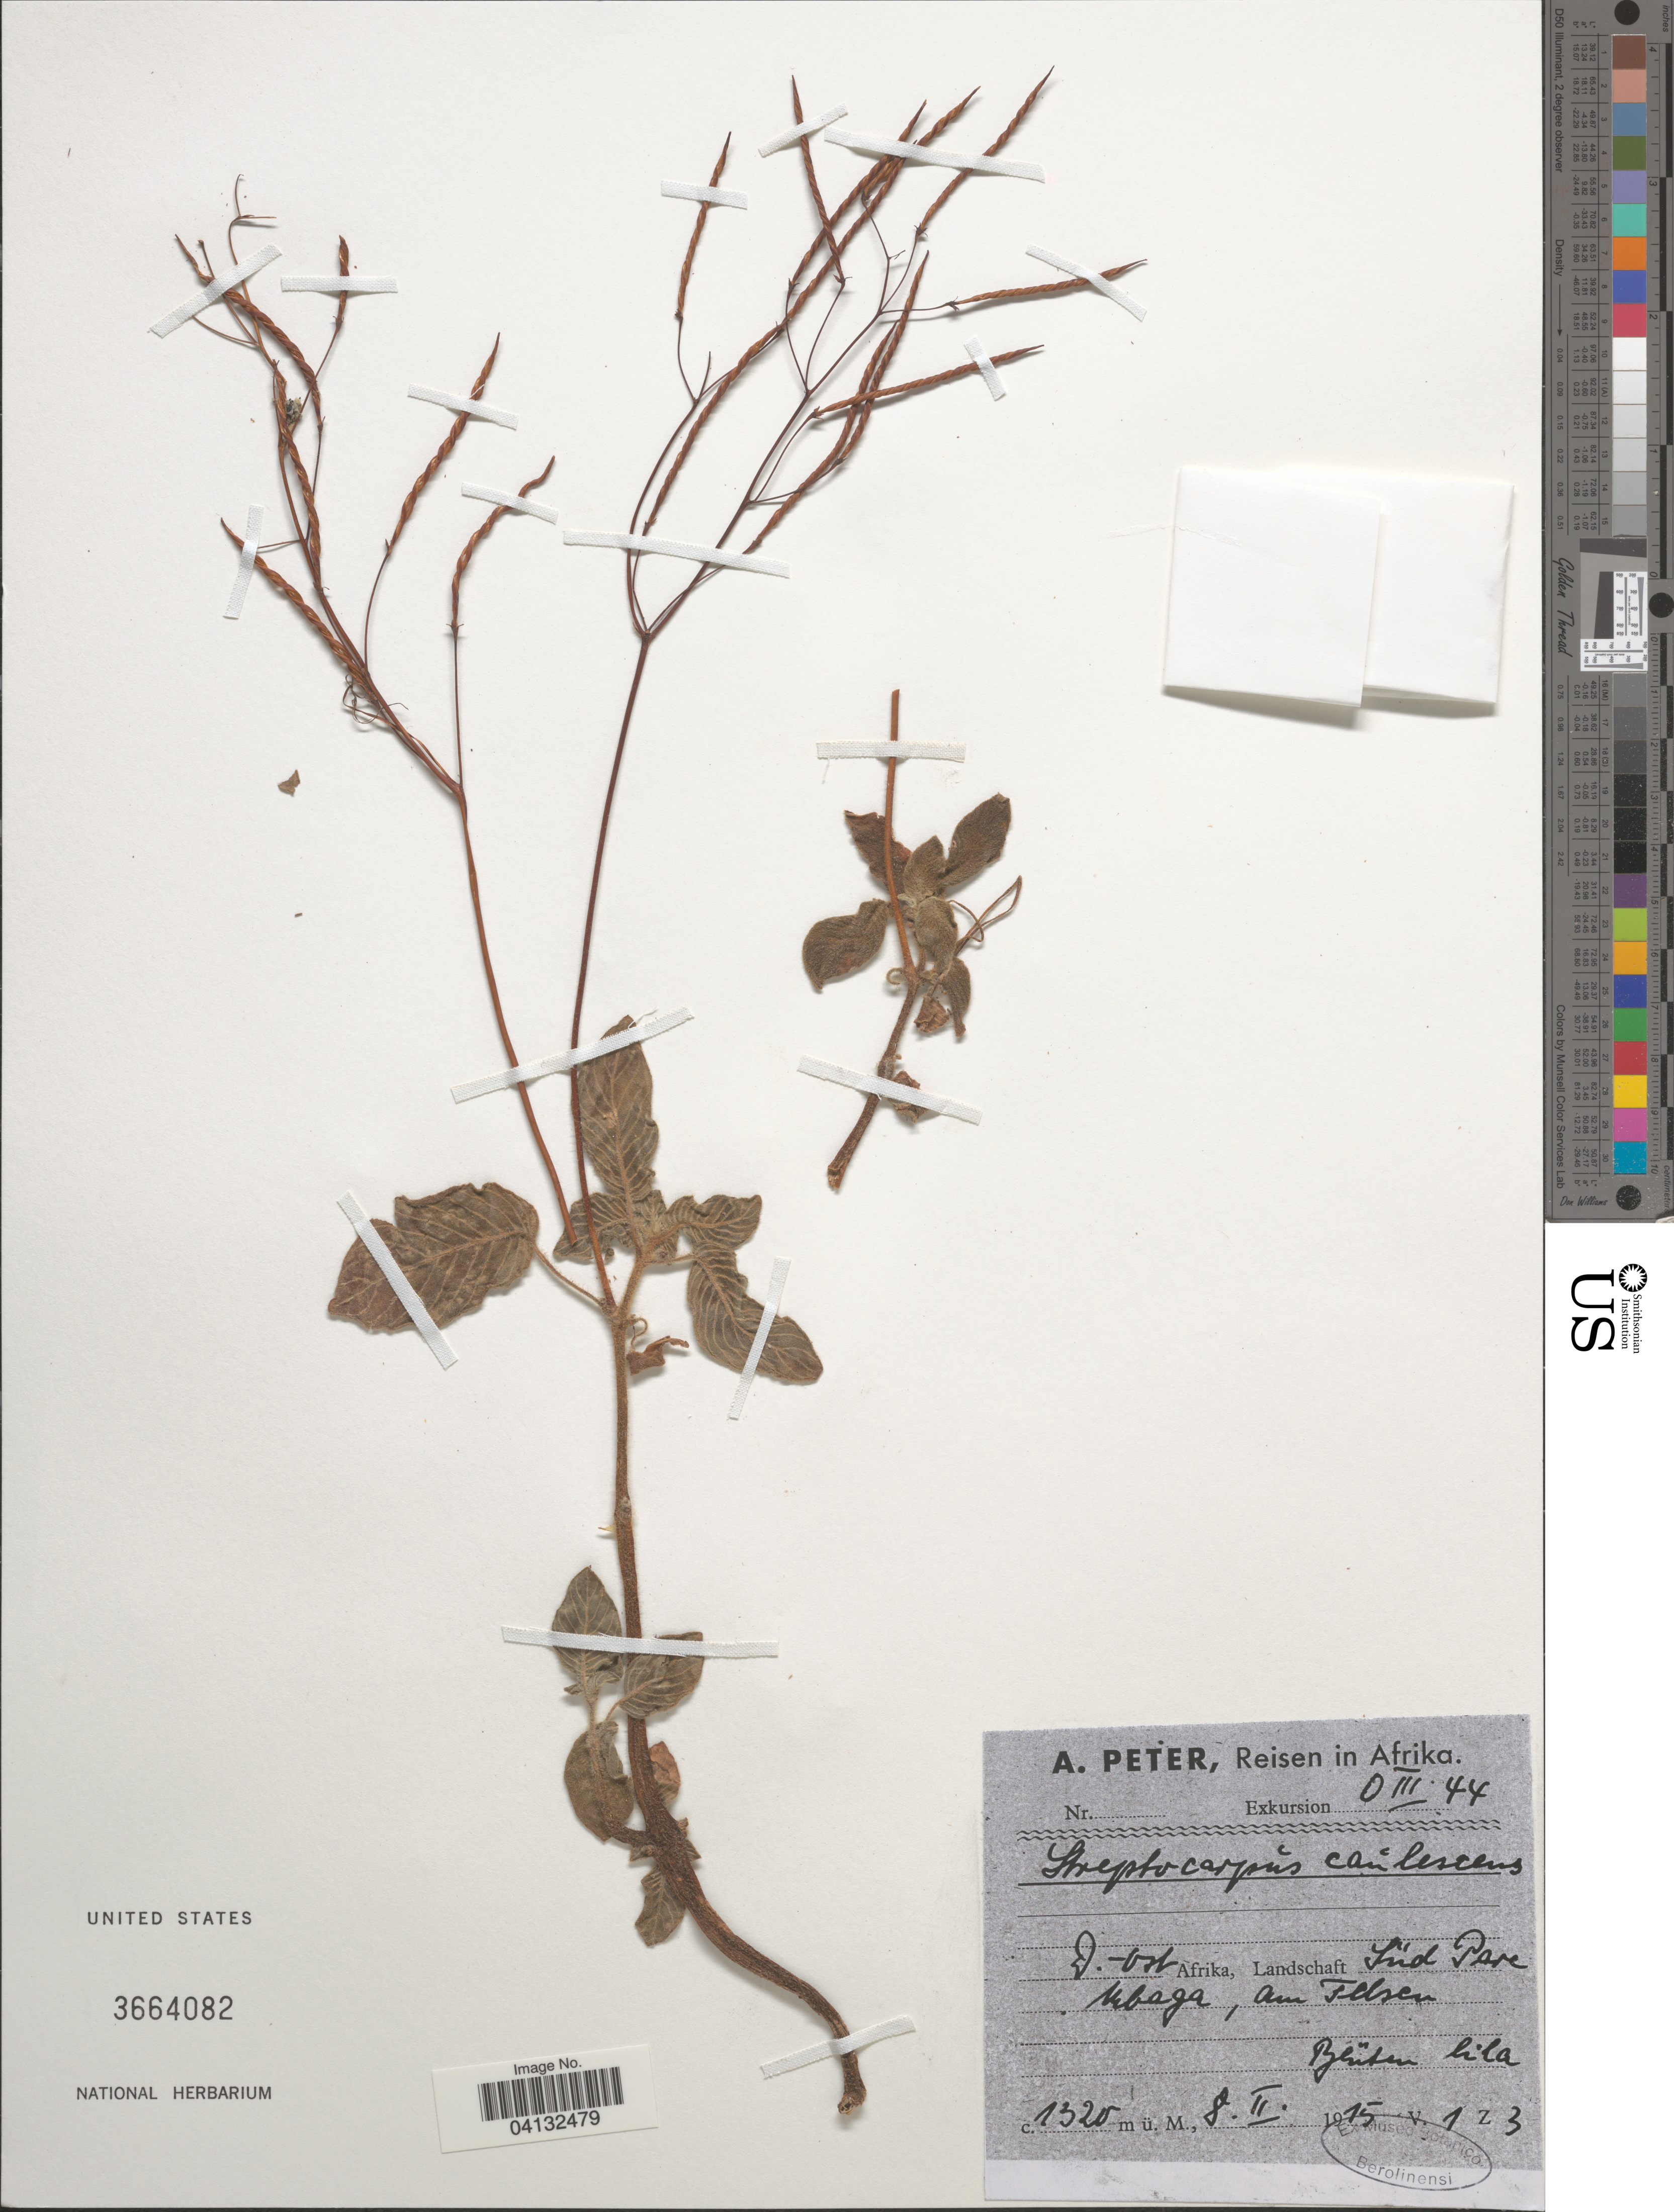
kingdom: Plantae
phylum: Tracheophyta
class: Magnoliopsida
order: Lamiales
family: Gesneriaceae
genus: Streptocarpus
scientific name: Streptocarpus caulescens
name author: Vatke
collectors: A. Peter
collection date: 1915-02-08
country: Tanzania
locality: Reisen in Afrika. Exkursion O III 44. D.-ost Afrika, Landschaft Süd Pare. Mbaga, am Felsen.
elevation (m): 1320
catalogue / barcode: US 3664082